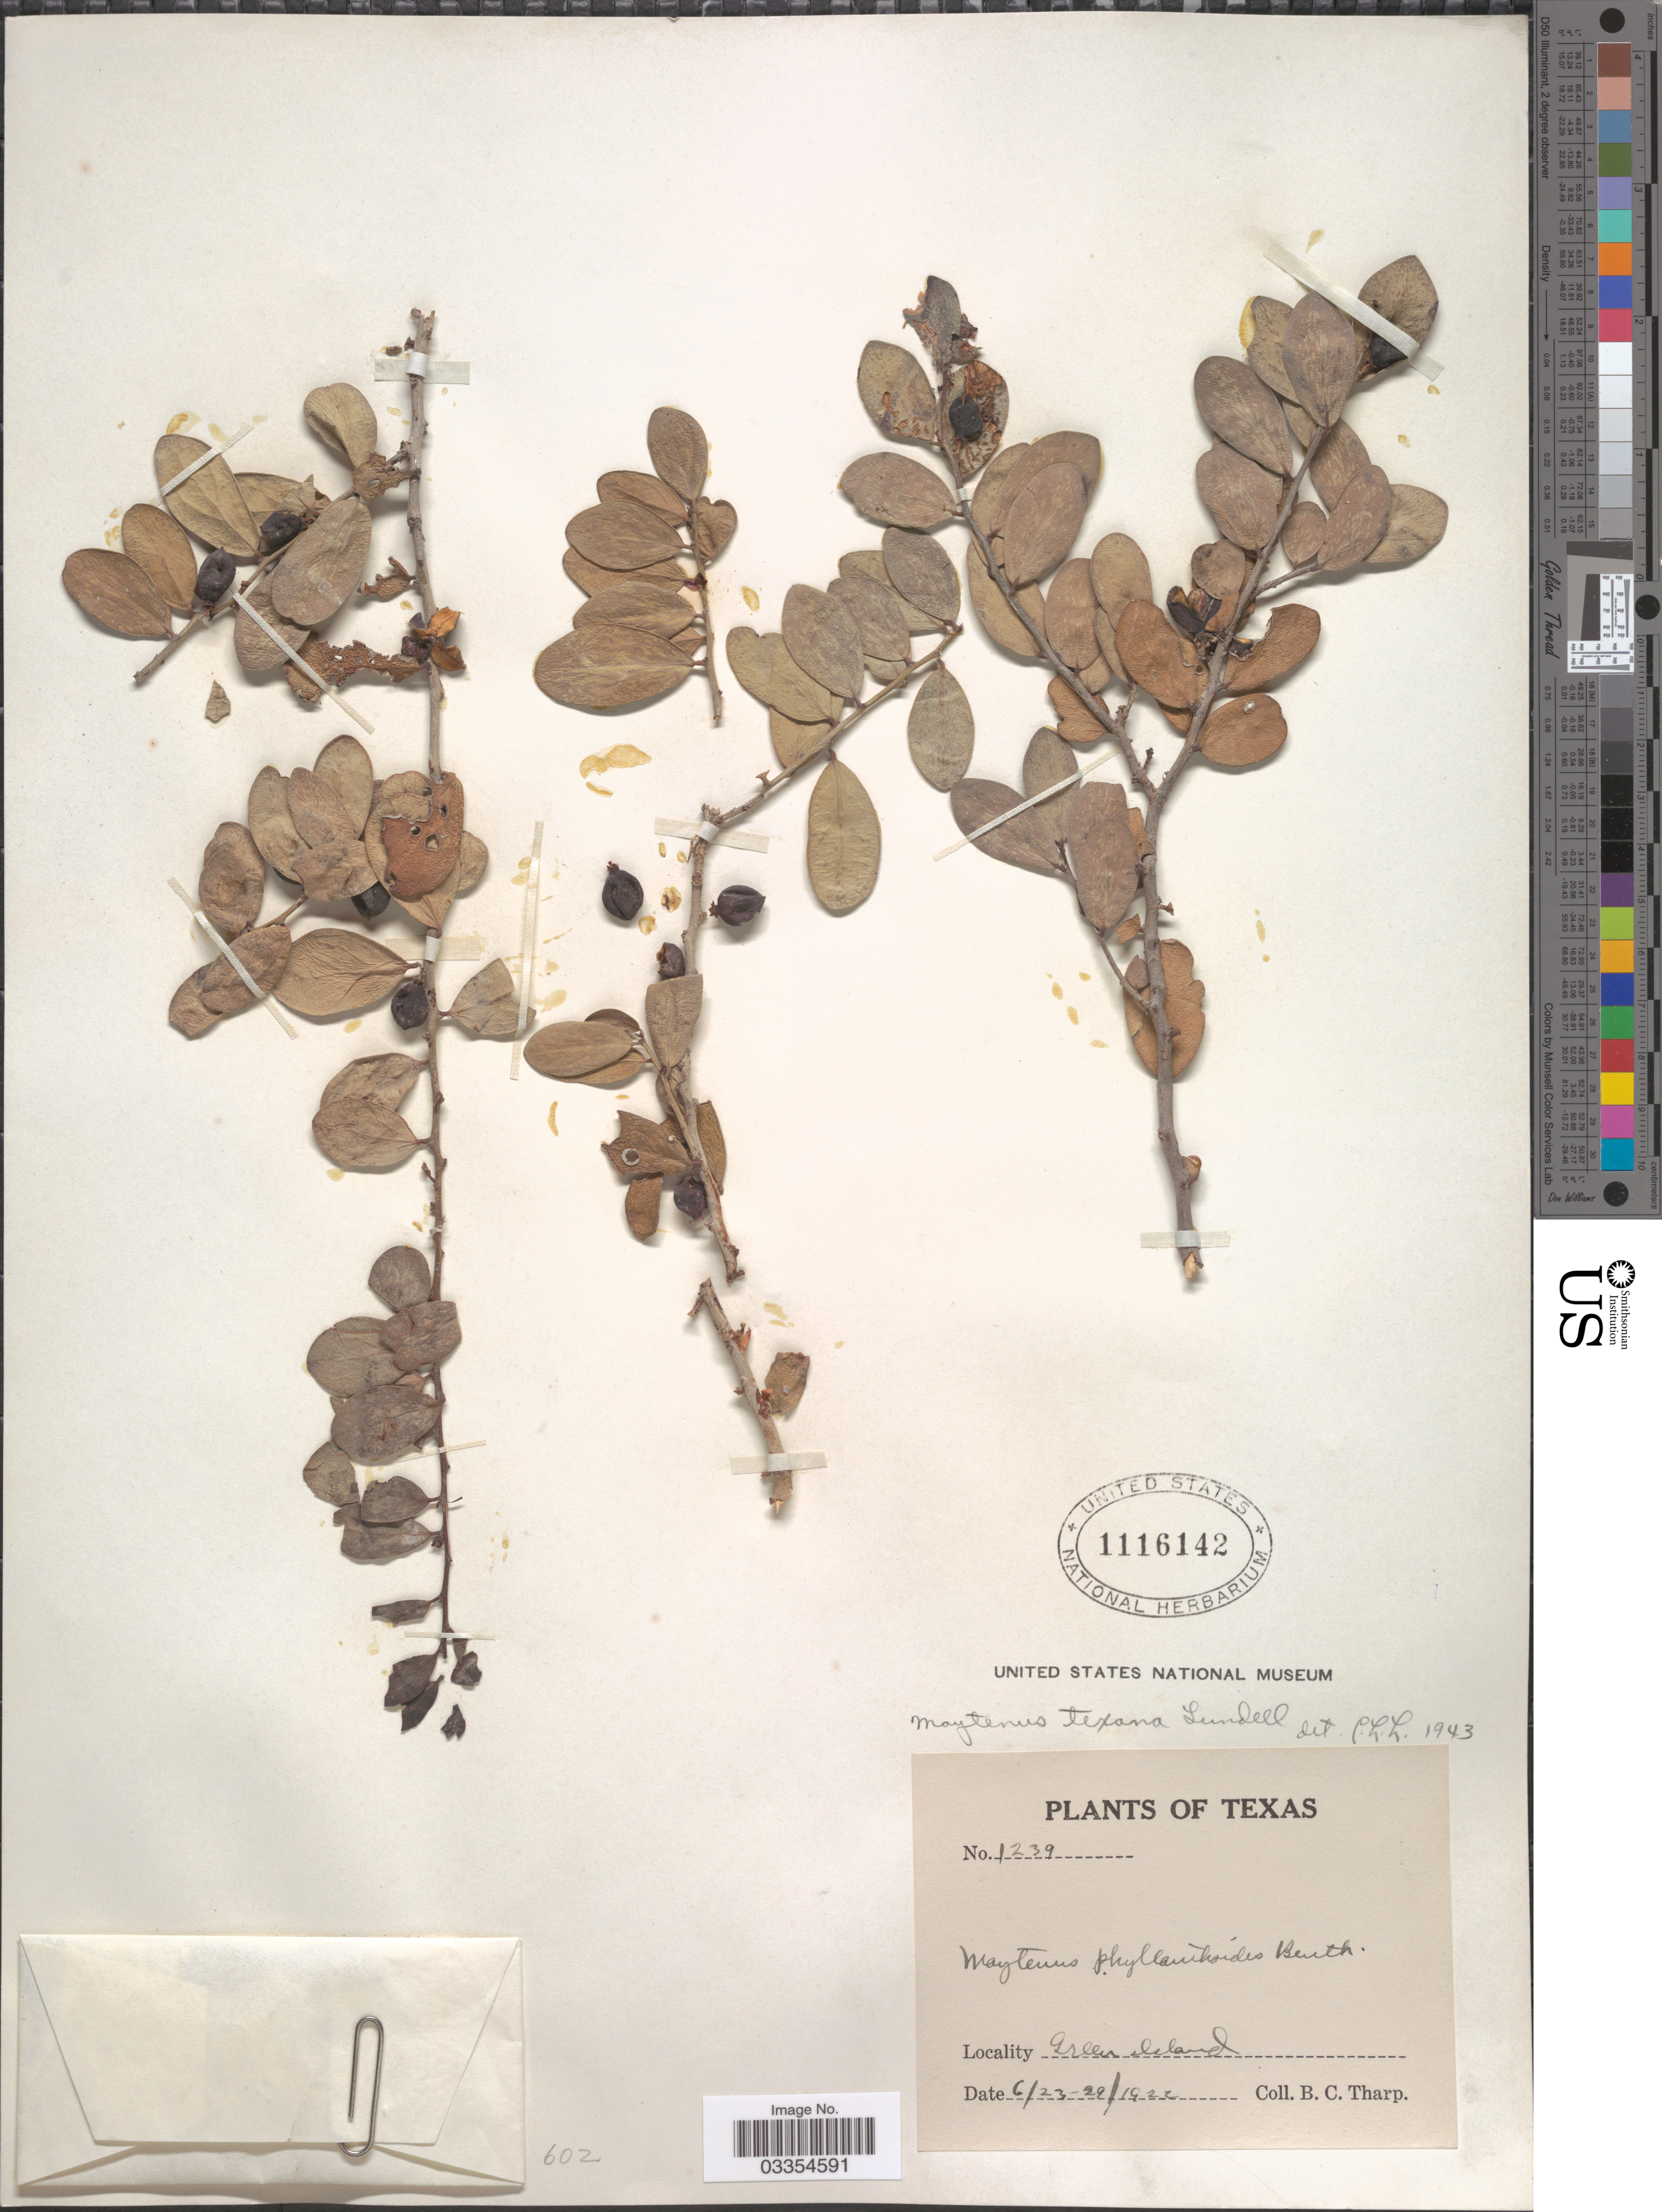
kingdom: Plantae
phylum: Tracheophyta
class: Magnoliopsida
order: Celastrales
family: Celastraceae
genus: Tricerma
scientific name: Tricerma texanum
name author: (Lundell) Lundell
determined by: Strong, Mark T., (BOT), Smithsonian Institution - National Museum of Natural History (UNITED STATES)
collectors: B. C. Tharp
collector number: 1239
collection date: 1922-06-23/1922-06-29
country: United States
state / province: Texas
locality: Green Island.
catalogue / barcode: US 1116142